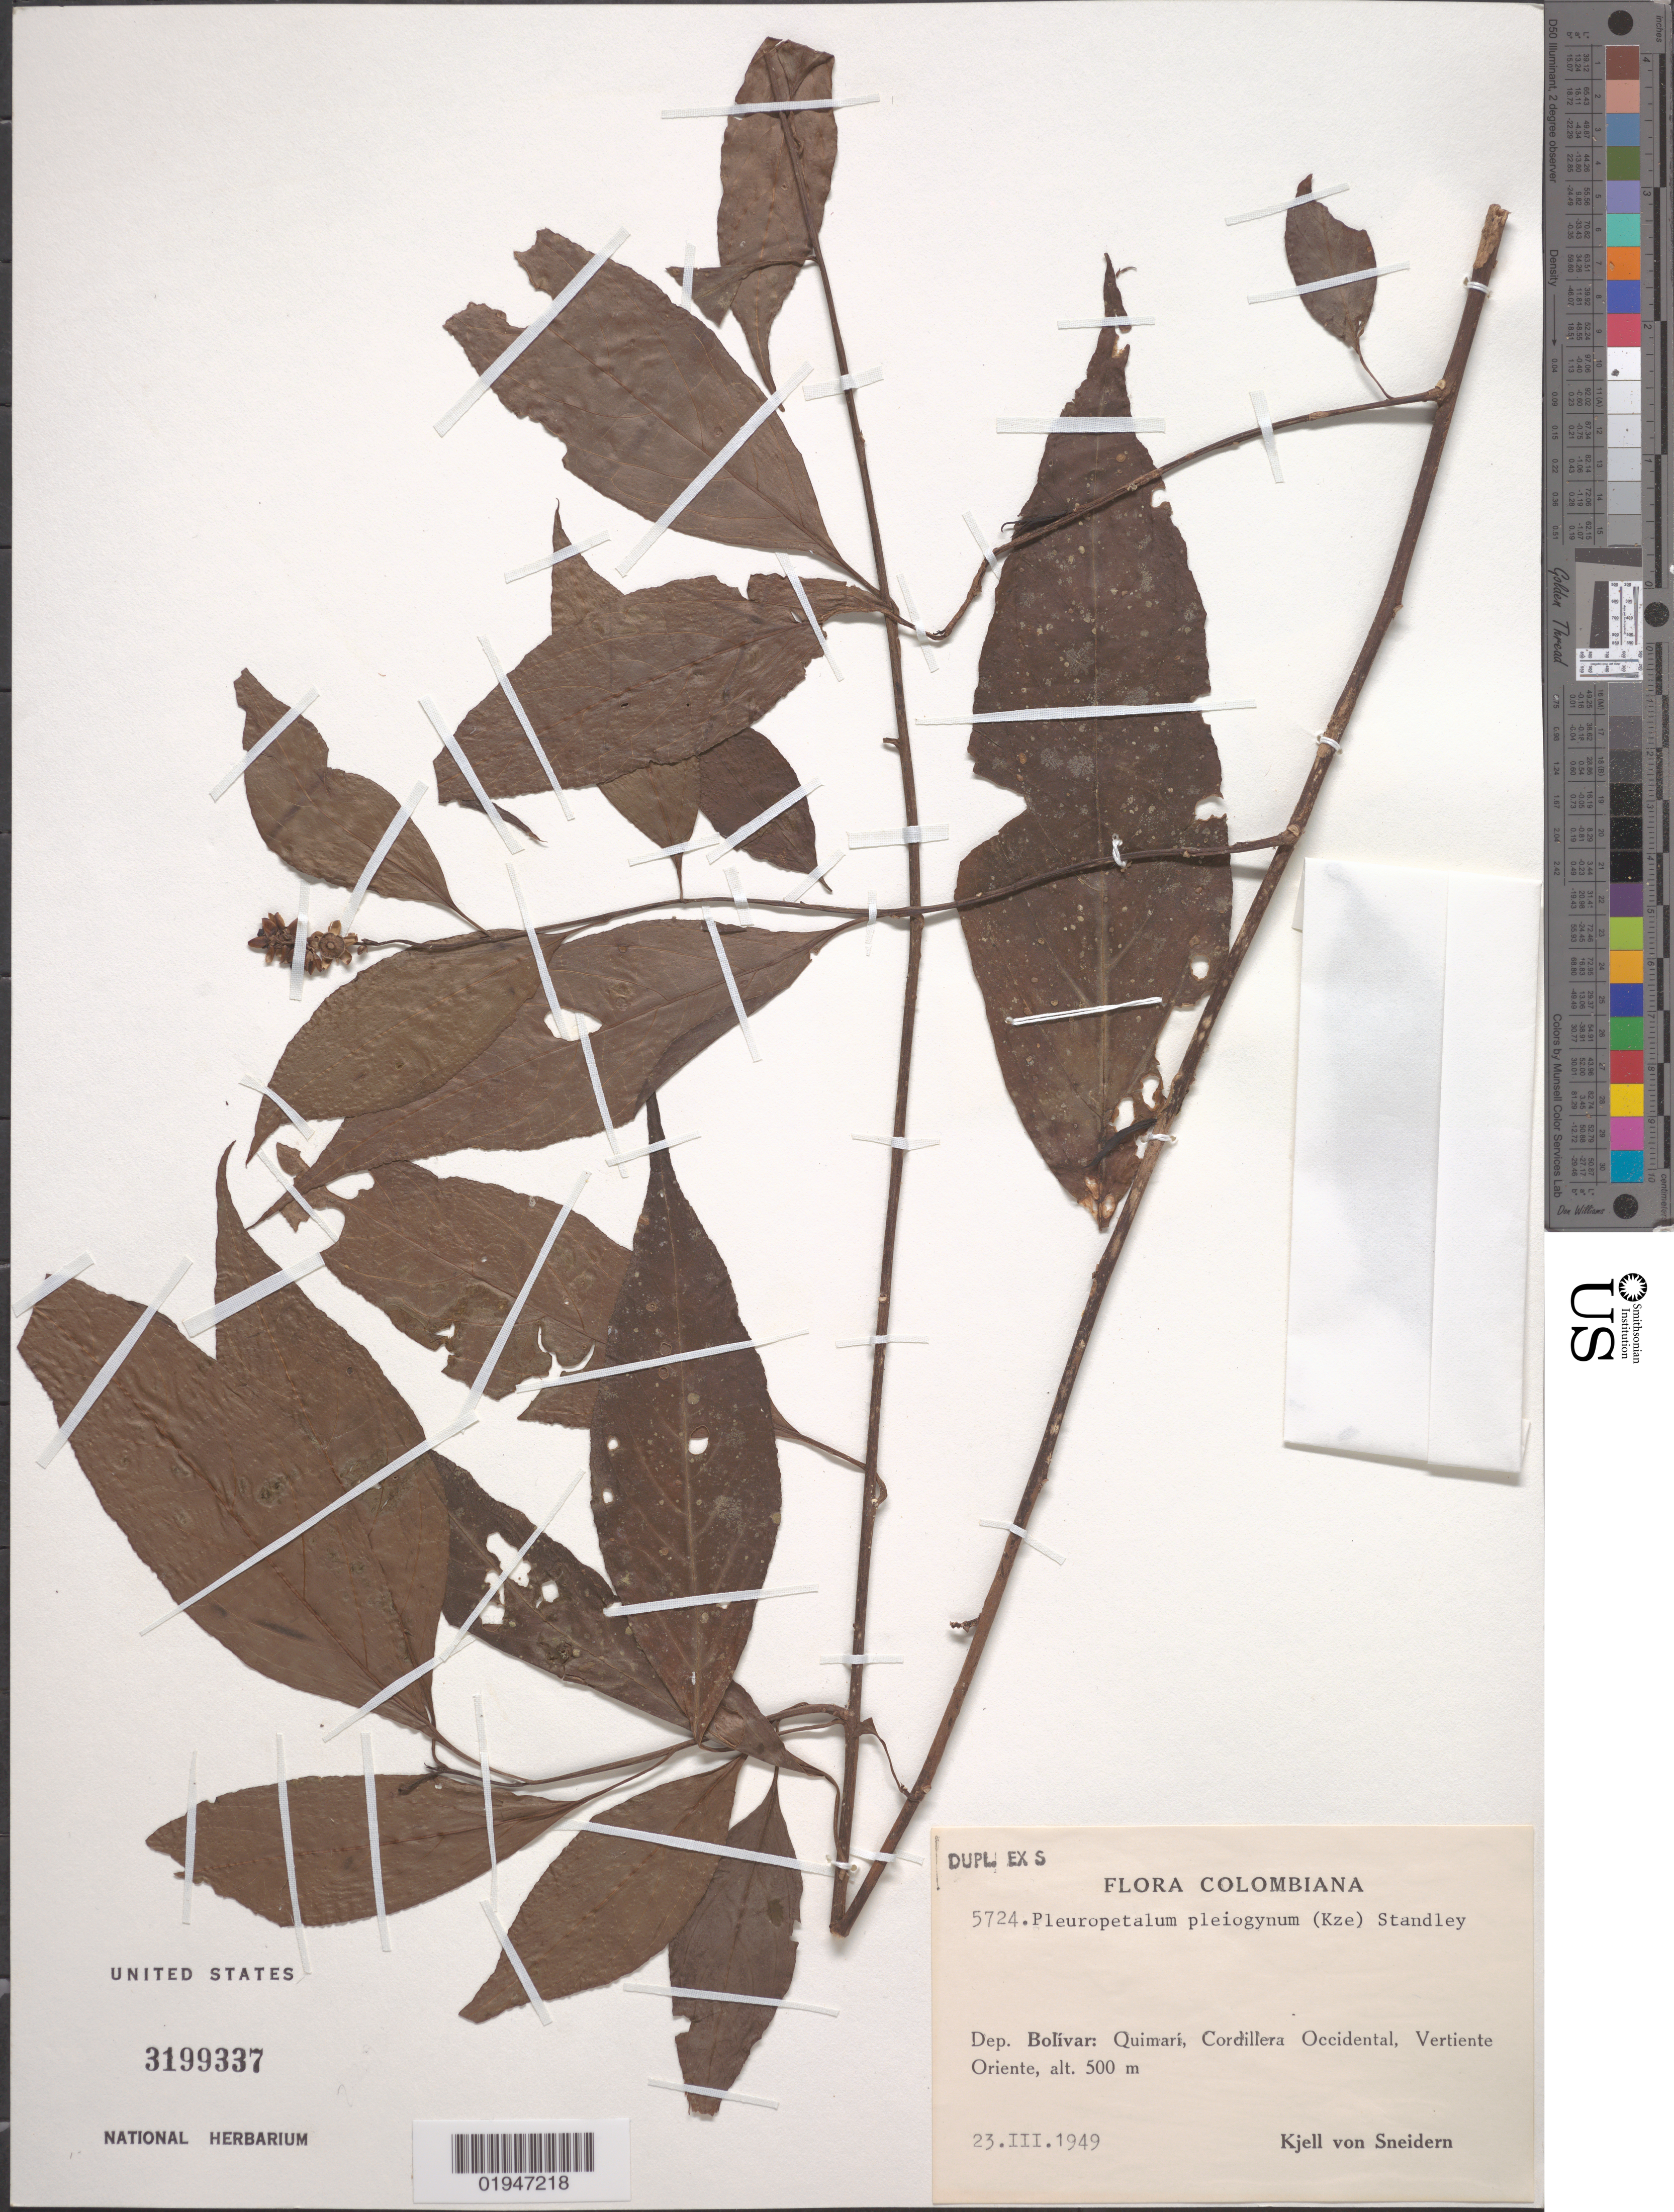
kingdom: Plantae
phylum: Tracheophyta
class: Magnoliopsida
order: Caryophyllales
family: Amaranthaceae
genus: Pleuropetalum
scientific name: Pleuropetalum pleiogynum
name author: (Kuntze) Stand.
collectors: K. von Sneidern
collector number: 5724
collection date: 1949-03-23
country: Colombia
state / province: Bolívar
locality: Quimarí, Cordillera Occidental, Vertiente Oriente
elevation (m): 500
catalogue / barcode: US 3199337